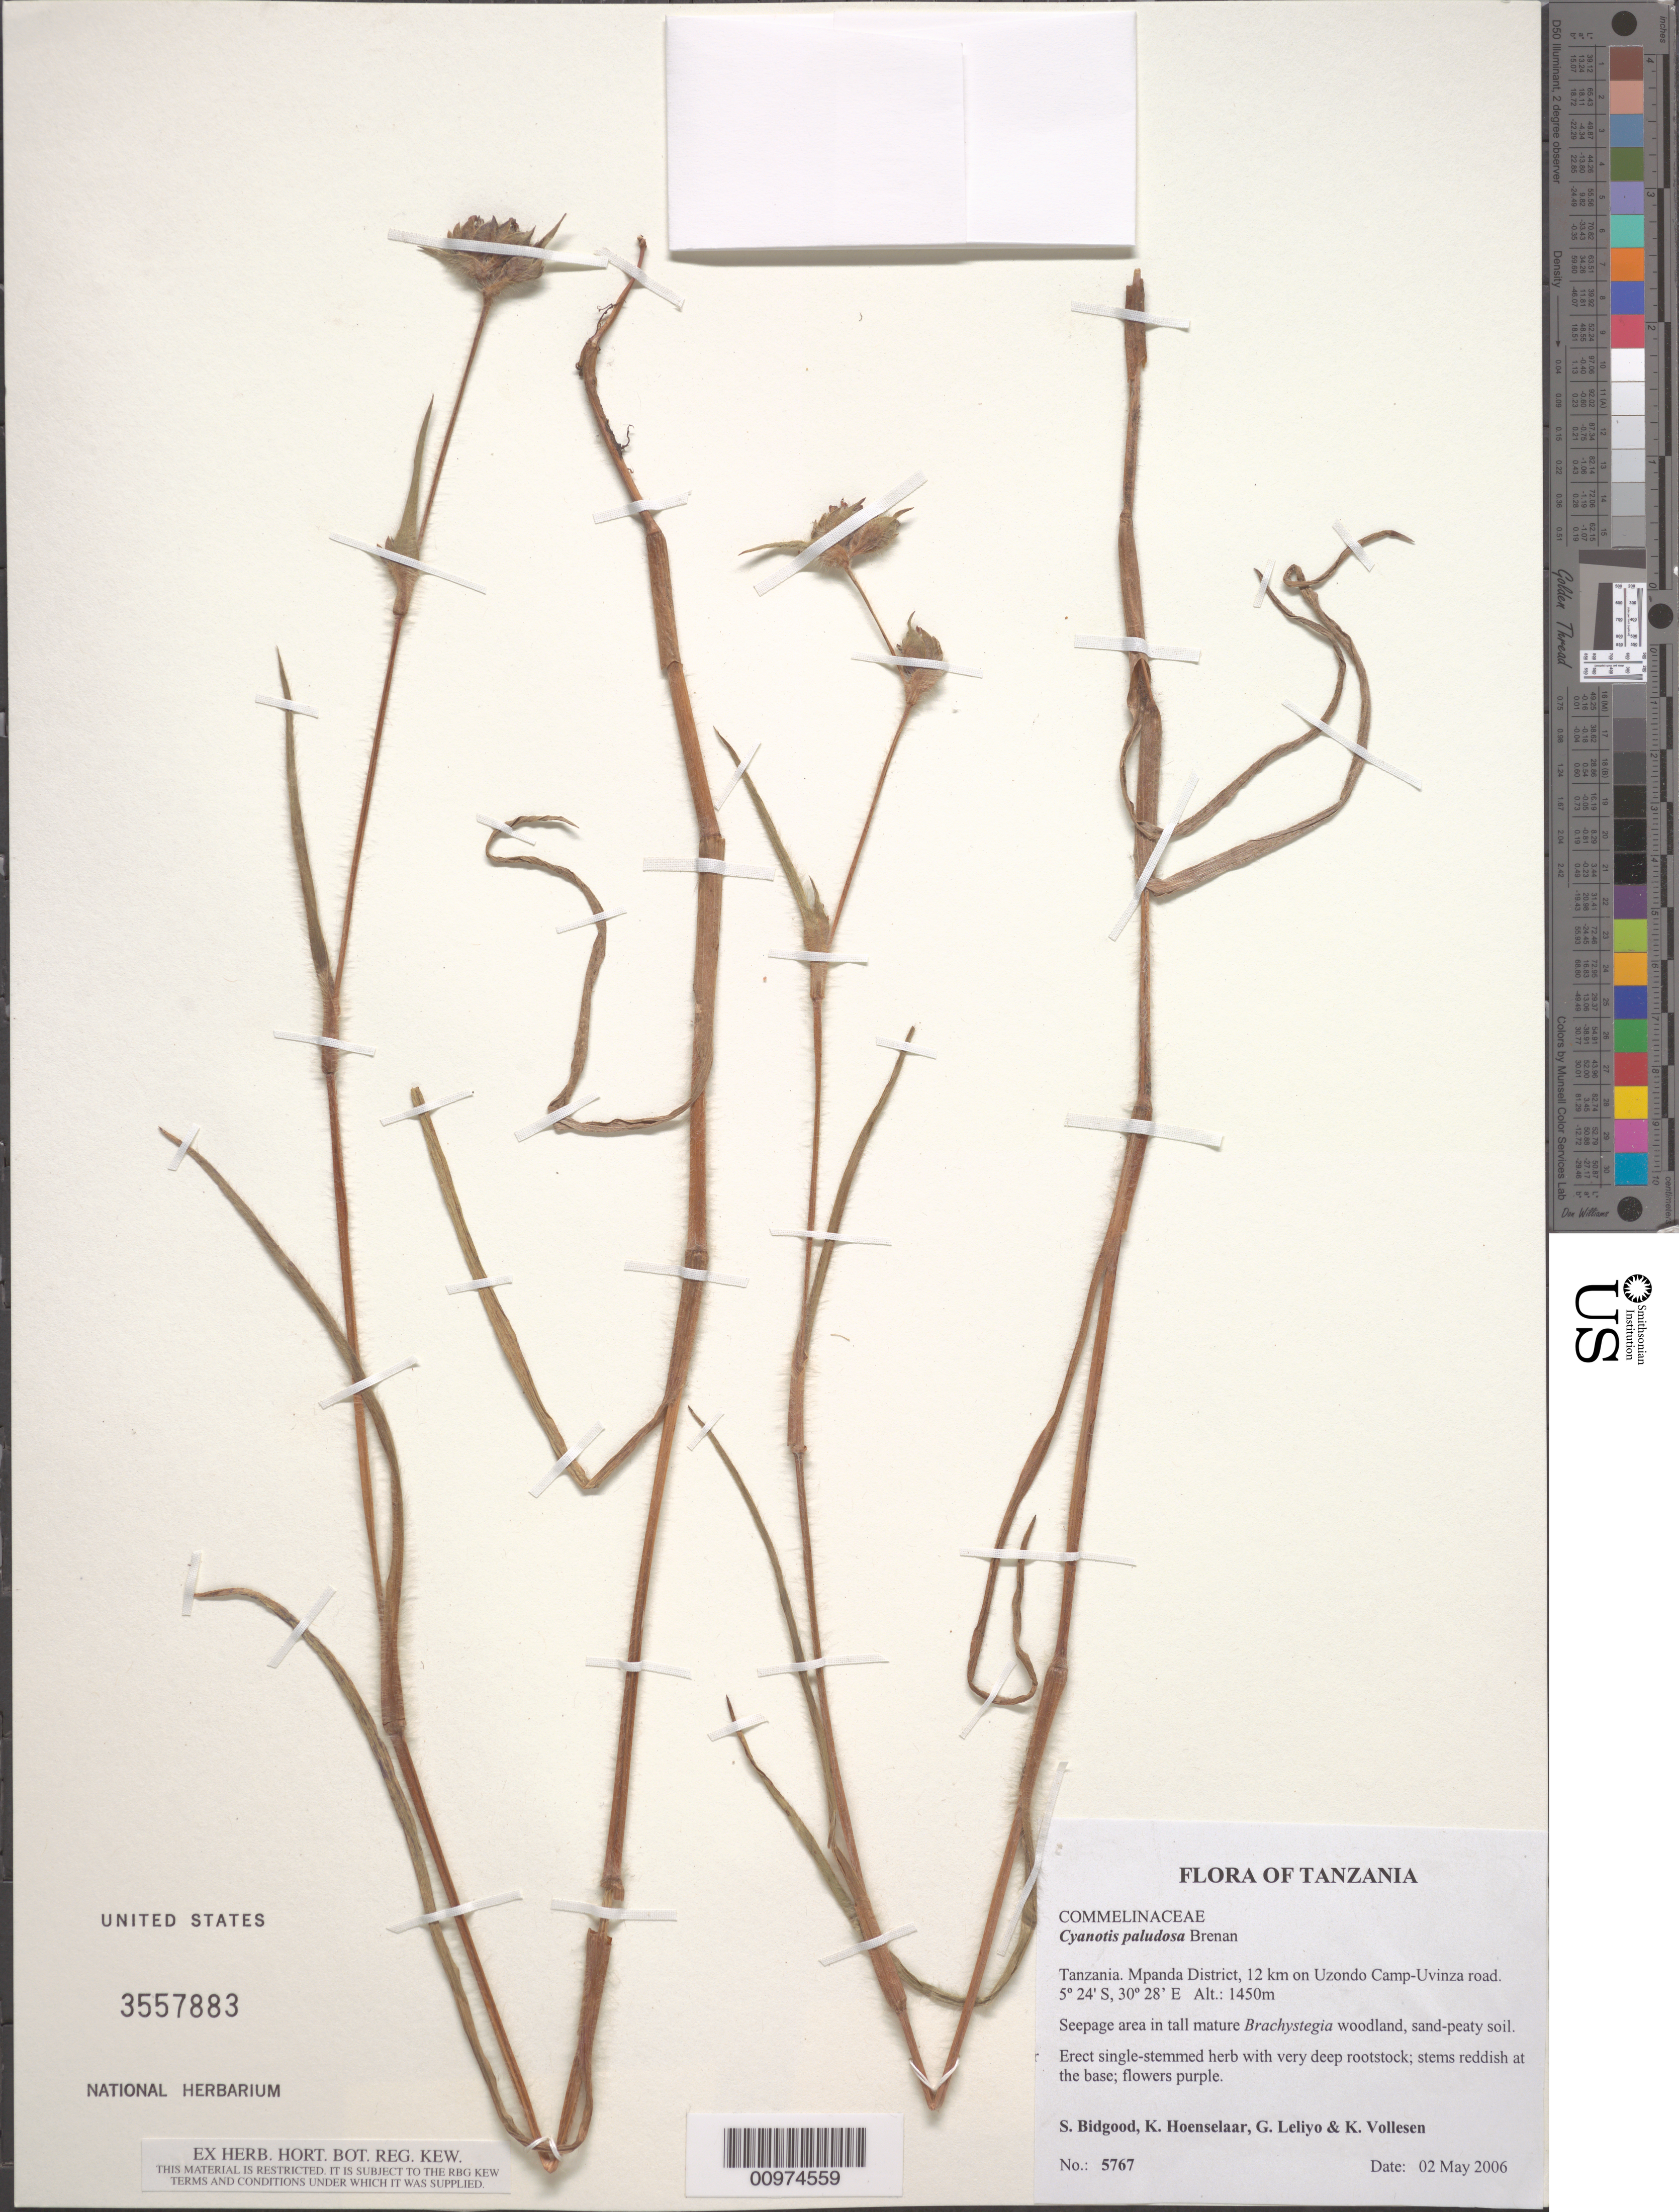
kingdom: Plantae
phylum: Tracheophyta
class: Liliopsida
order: Commelinales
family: Commelinaceae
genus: Cyanotis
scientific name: Cyanotis paludosa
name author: Brenan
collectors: S. Bidgood, K. Hoenselaar, G. Leliyo & K. Vollesen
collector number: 5767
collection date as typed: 02 May 2006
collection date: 2006-05-02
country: Tanzania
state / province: Rukwa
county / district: Mpanda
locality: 12 km on Uzondo Camp-Uvinza road.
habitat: Seepage area in tall mature Brachystegia woodland, sand-peaty soil.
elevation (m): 1450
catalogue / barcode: US 3557883